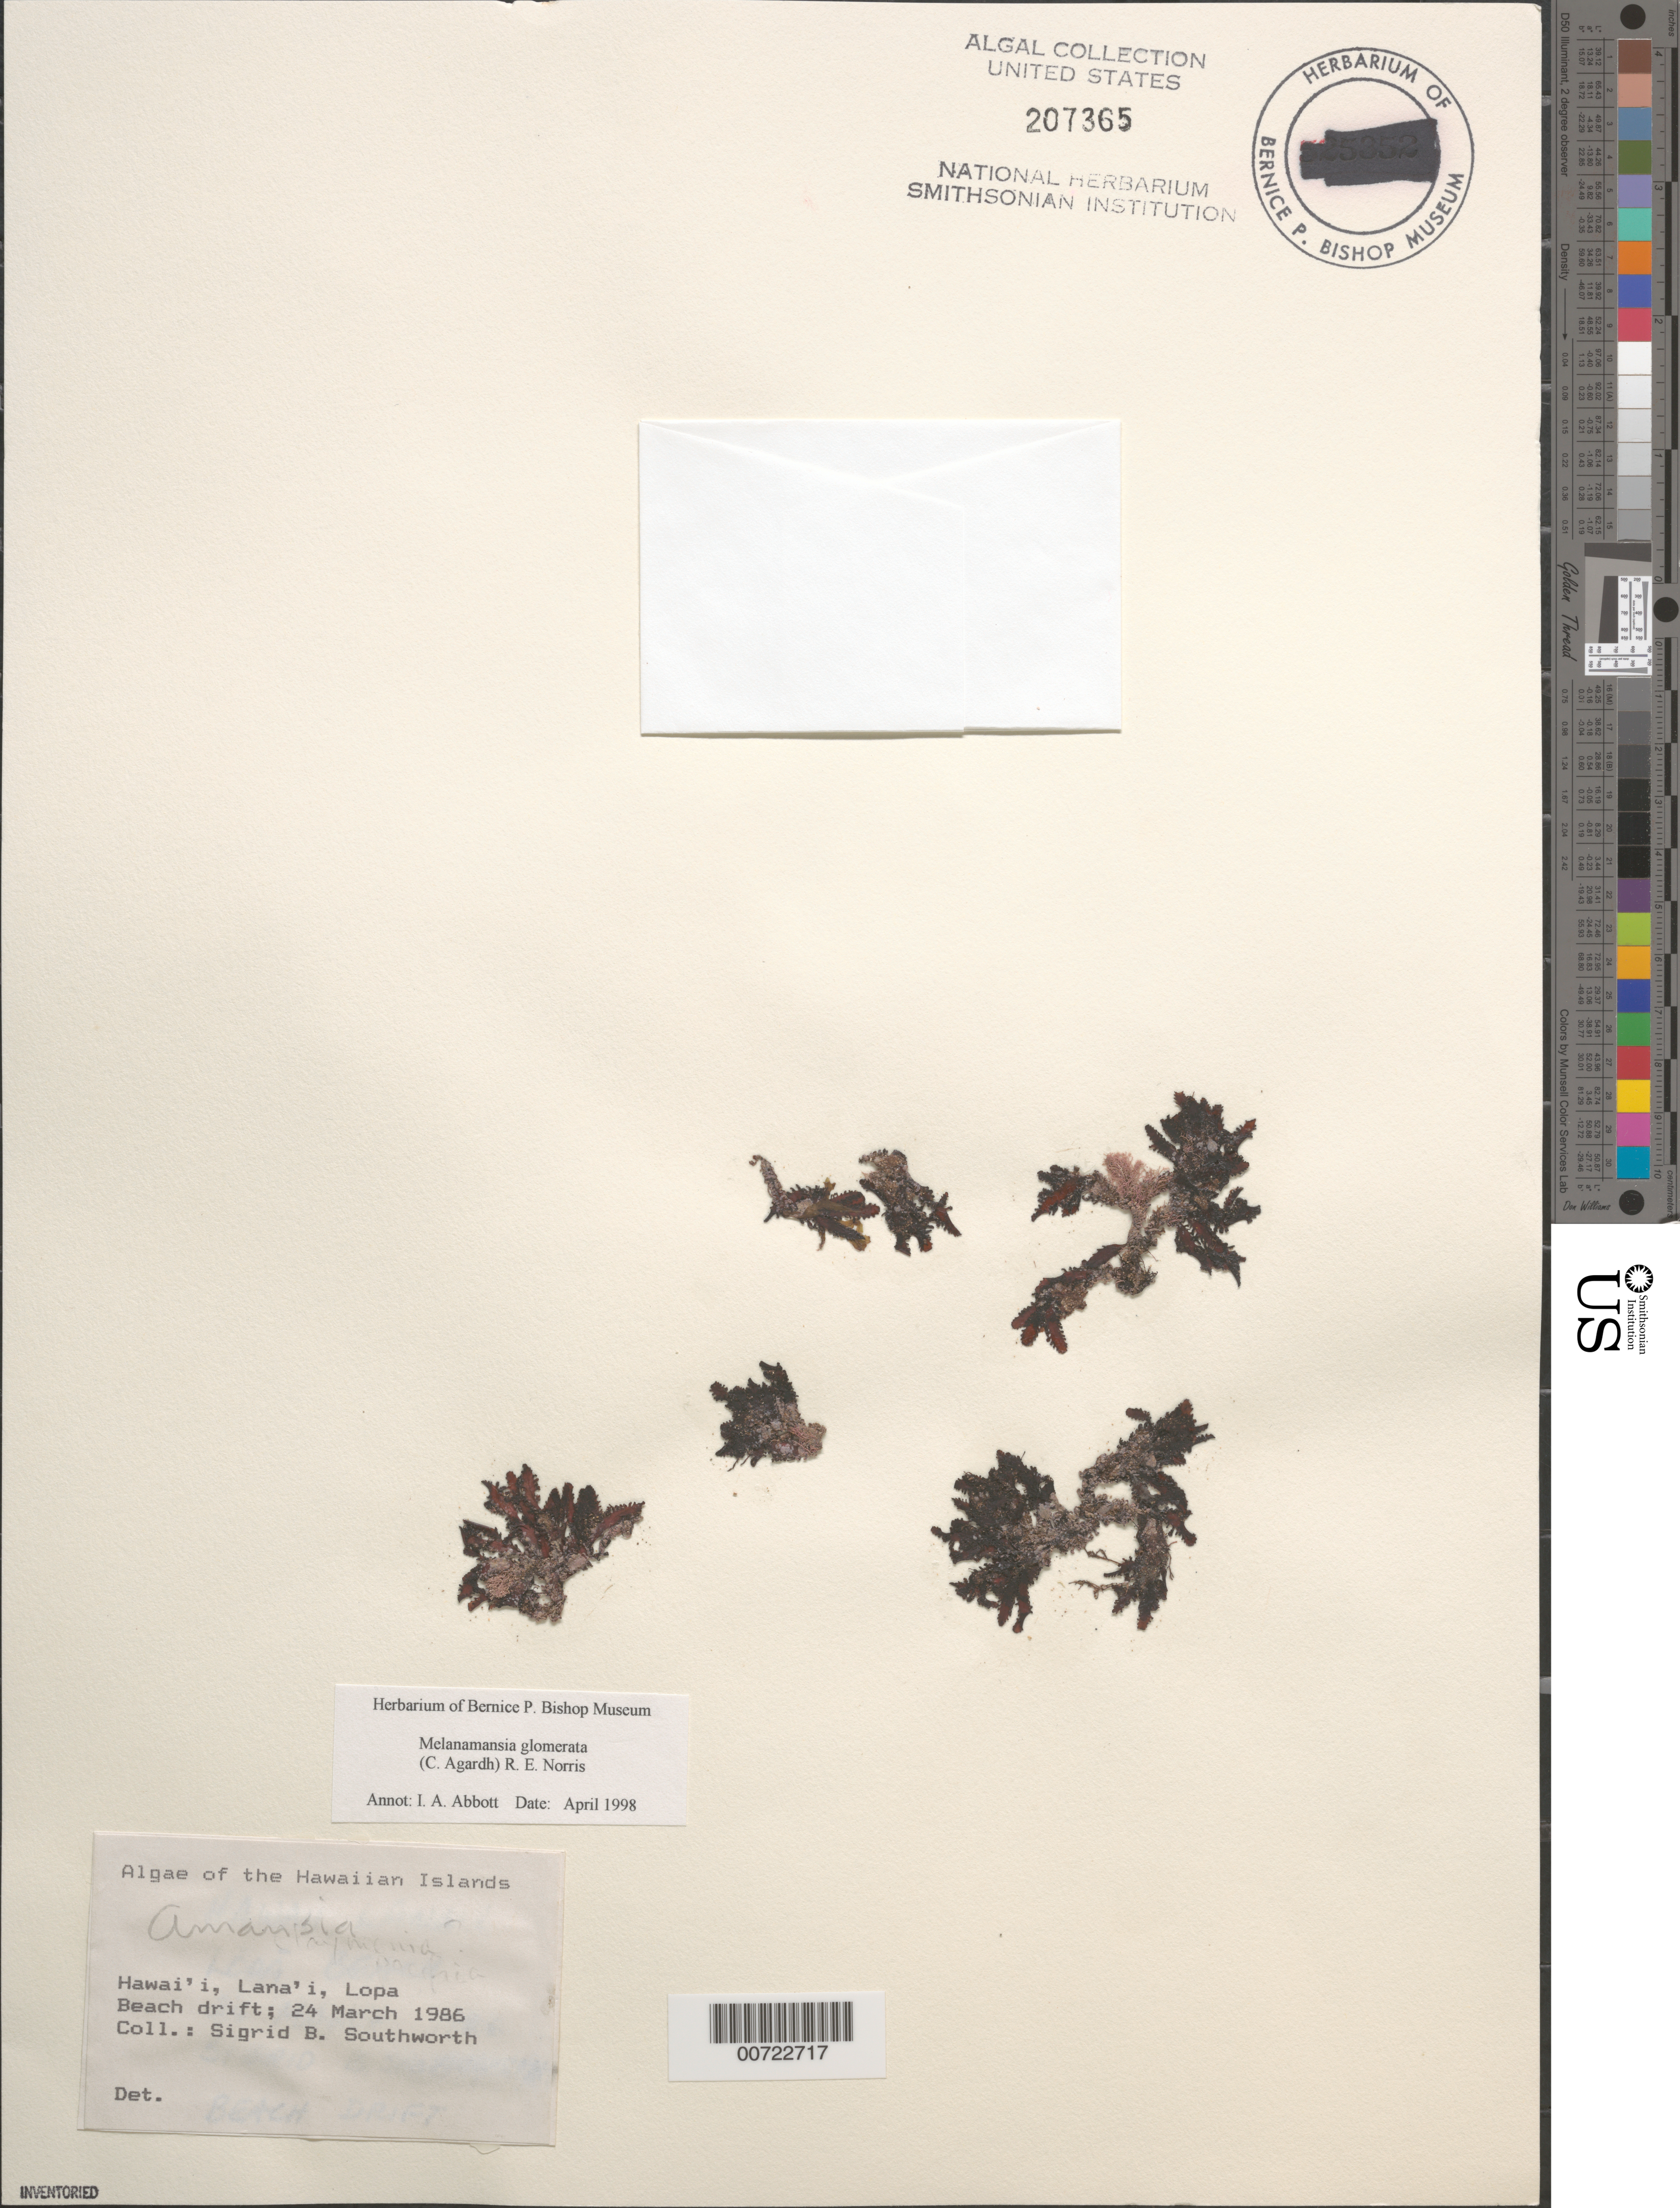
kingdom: Plantae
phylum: Rhodophyta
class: Florideophyceae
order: Ceramiales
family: Rhodomelaceae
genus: Amansia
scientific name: Amansia glomerata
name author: C. Agardh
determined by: Algae name updating Project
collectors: S. Southworth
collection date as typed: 23 Mar 1986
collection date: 1986-03-23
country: United States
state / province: Hawaii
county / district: Maui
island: Lana'i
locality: Lopa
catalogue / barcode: US 207365